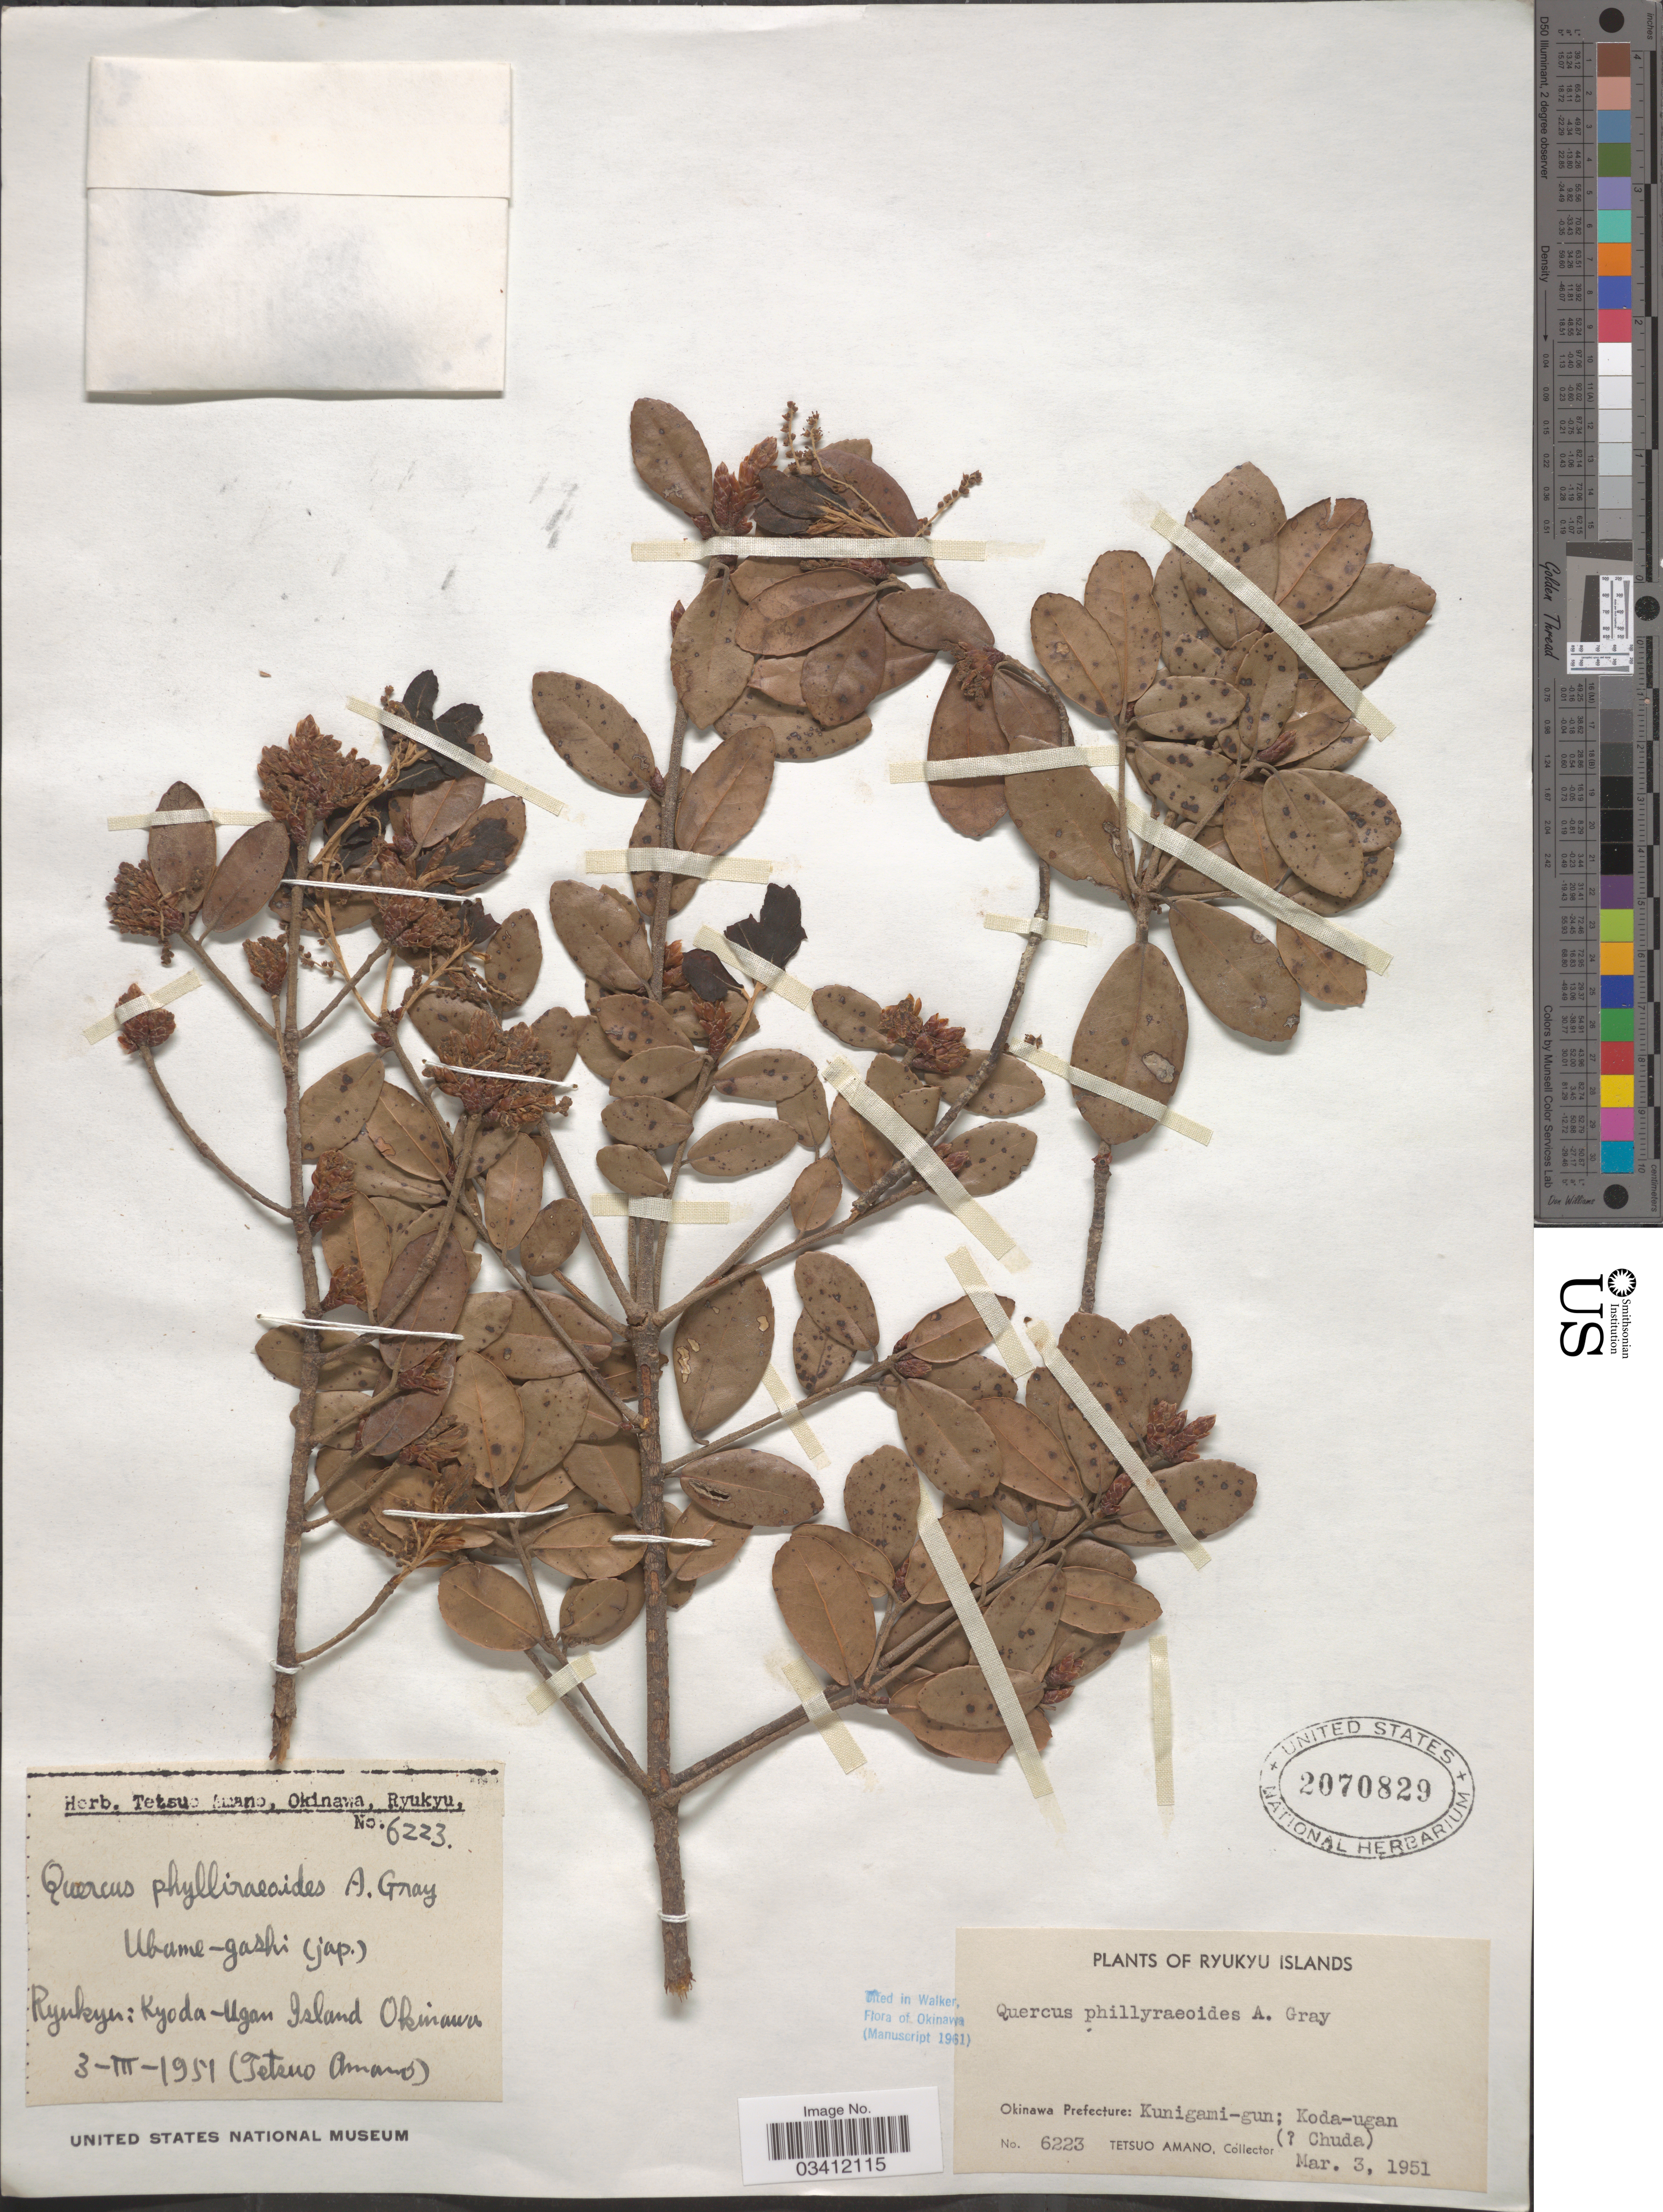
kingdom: Plantae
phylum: Tracheophyta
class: Magnoliopsida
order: Fagales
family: Fagaceae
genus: Quercus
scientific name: Quercus phillyraeoides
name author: A. Gray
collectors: T. Amano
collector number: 6223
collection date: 1951-03-03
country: Japan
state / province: Okinawa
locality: Ryukyu Islands. Okinawa Prefecture: Kunigami-gun; Koda-ugan. ( [unsure placement] Chuda). Island Okinawa.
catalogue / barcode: US 2070829